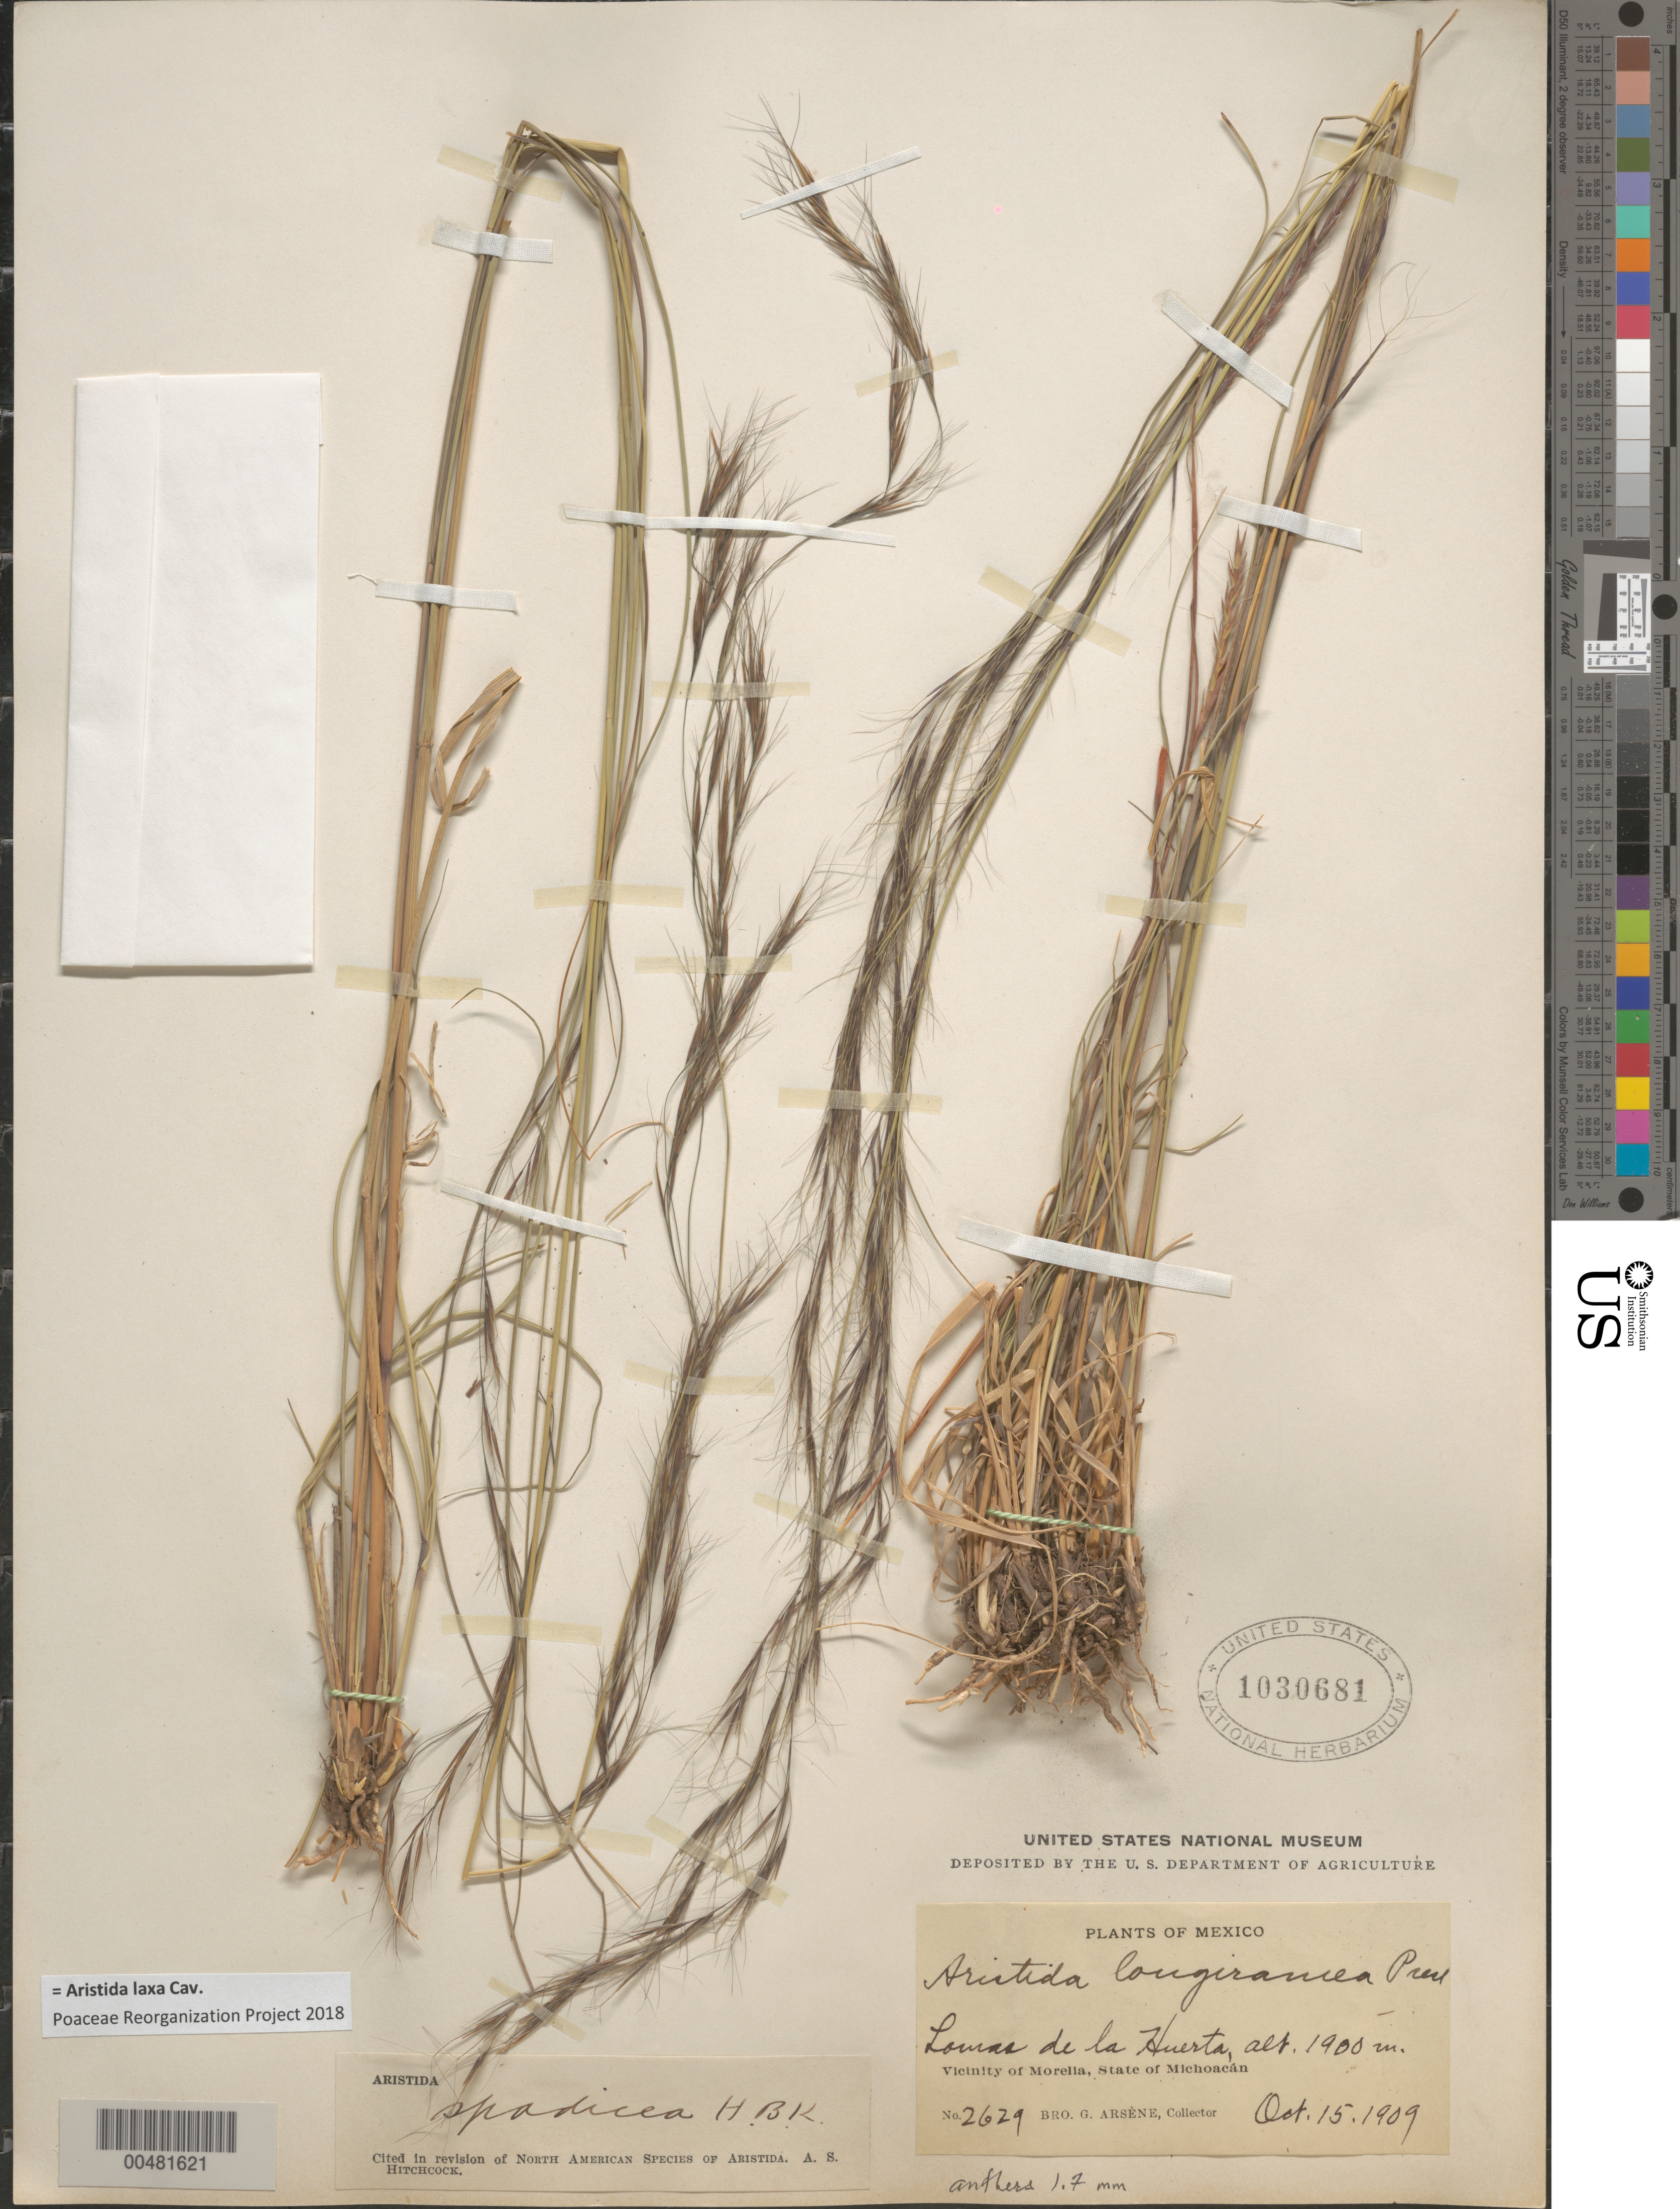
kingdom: Plantae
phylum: Tracheophyta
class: Liliopsida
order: Poales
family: Poaceae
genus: Aristida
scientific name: Aristida laxa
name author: Cav.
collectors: Bro. G. Arsène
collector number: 2629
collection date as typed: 15 Oct 1909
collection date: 1909-10-15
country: Mexico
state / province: Michoacán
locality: Lomas de la Huerta, vicinity of Morelia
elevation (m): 1900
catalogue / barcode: US 1030681